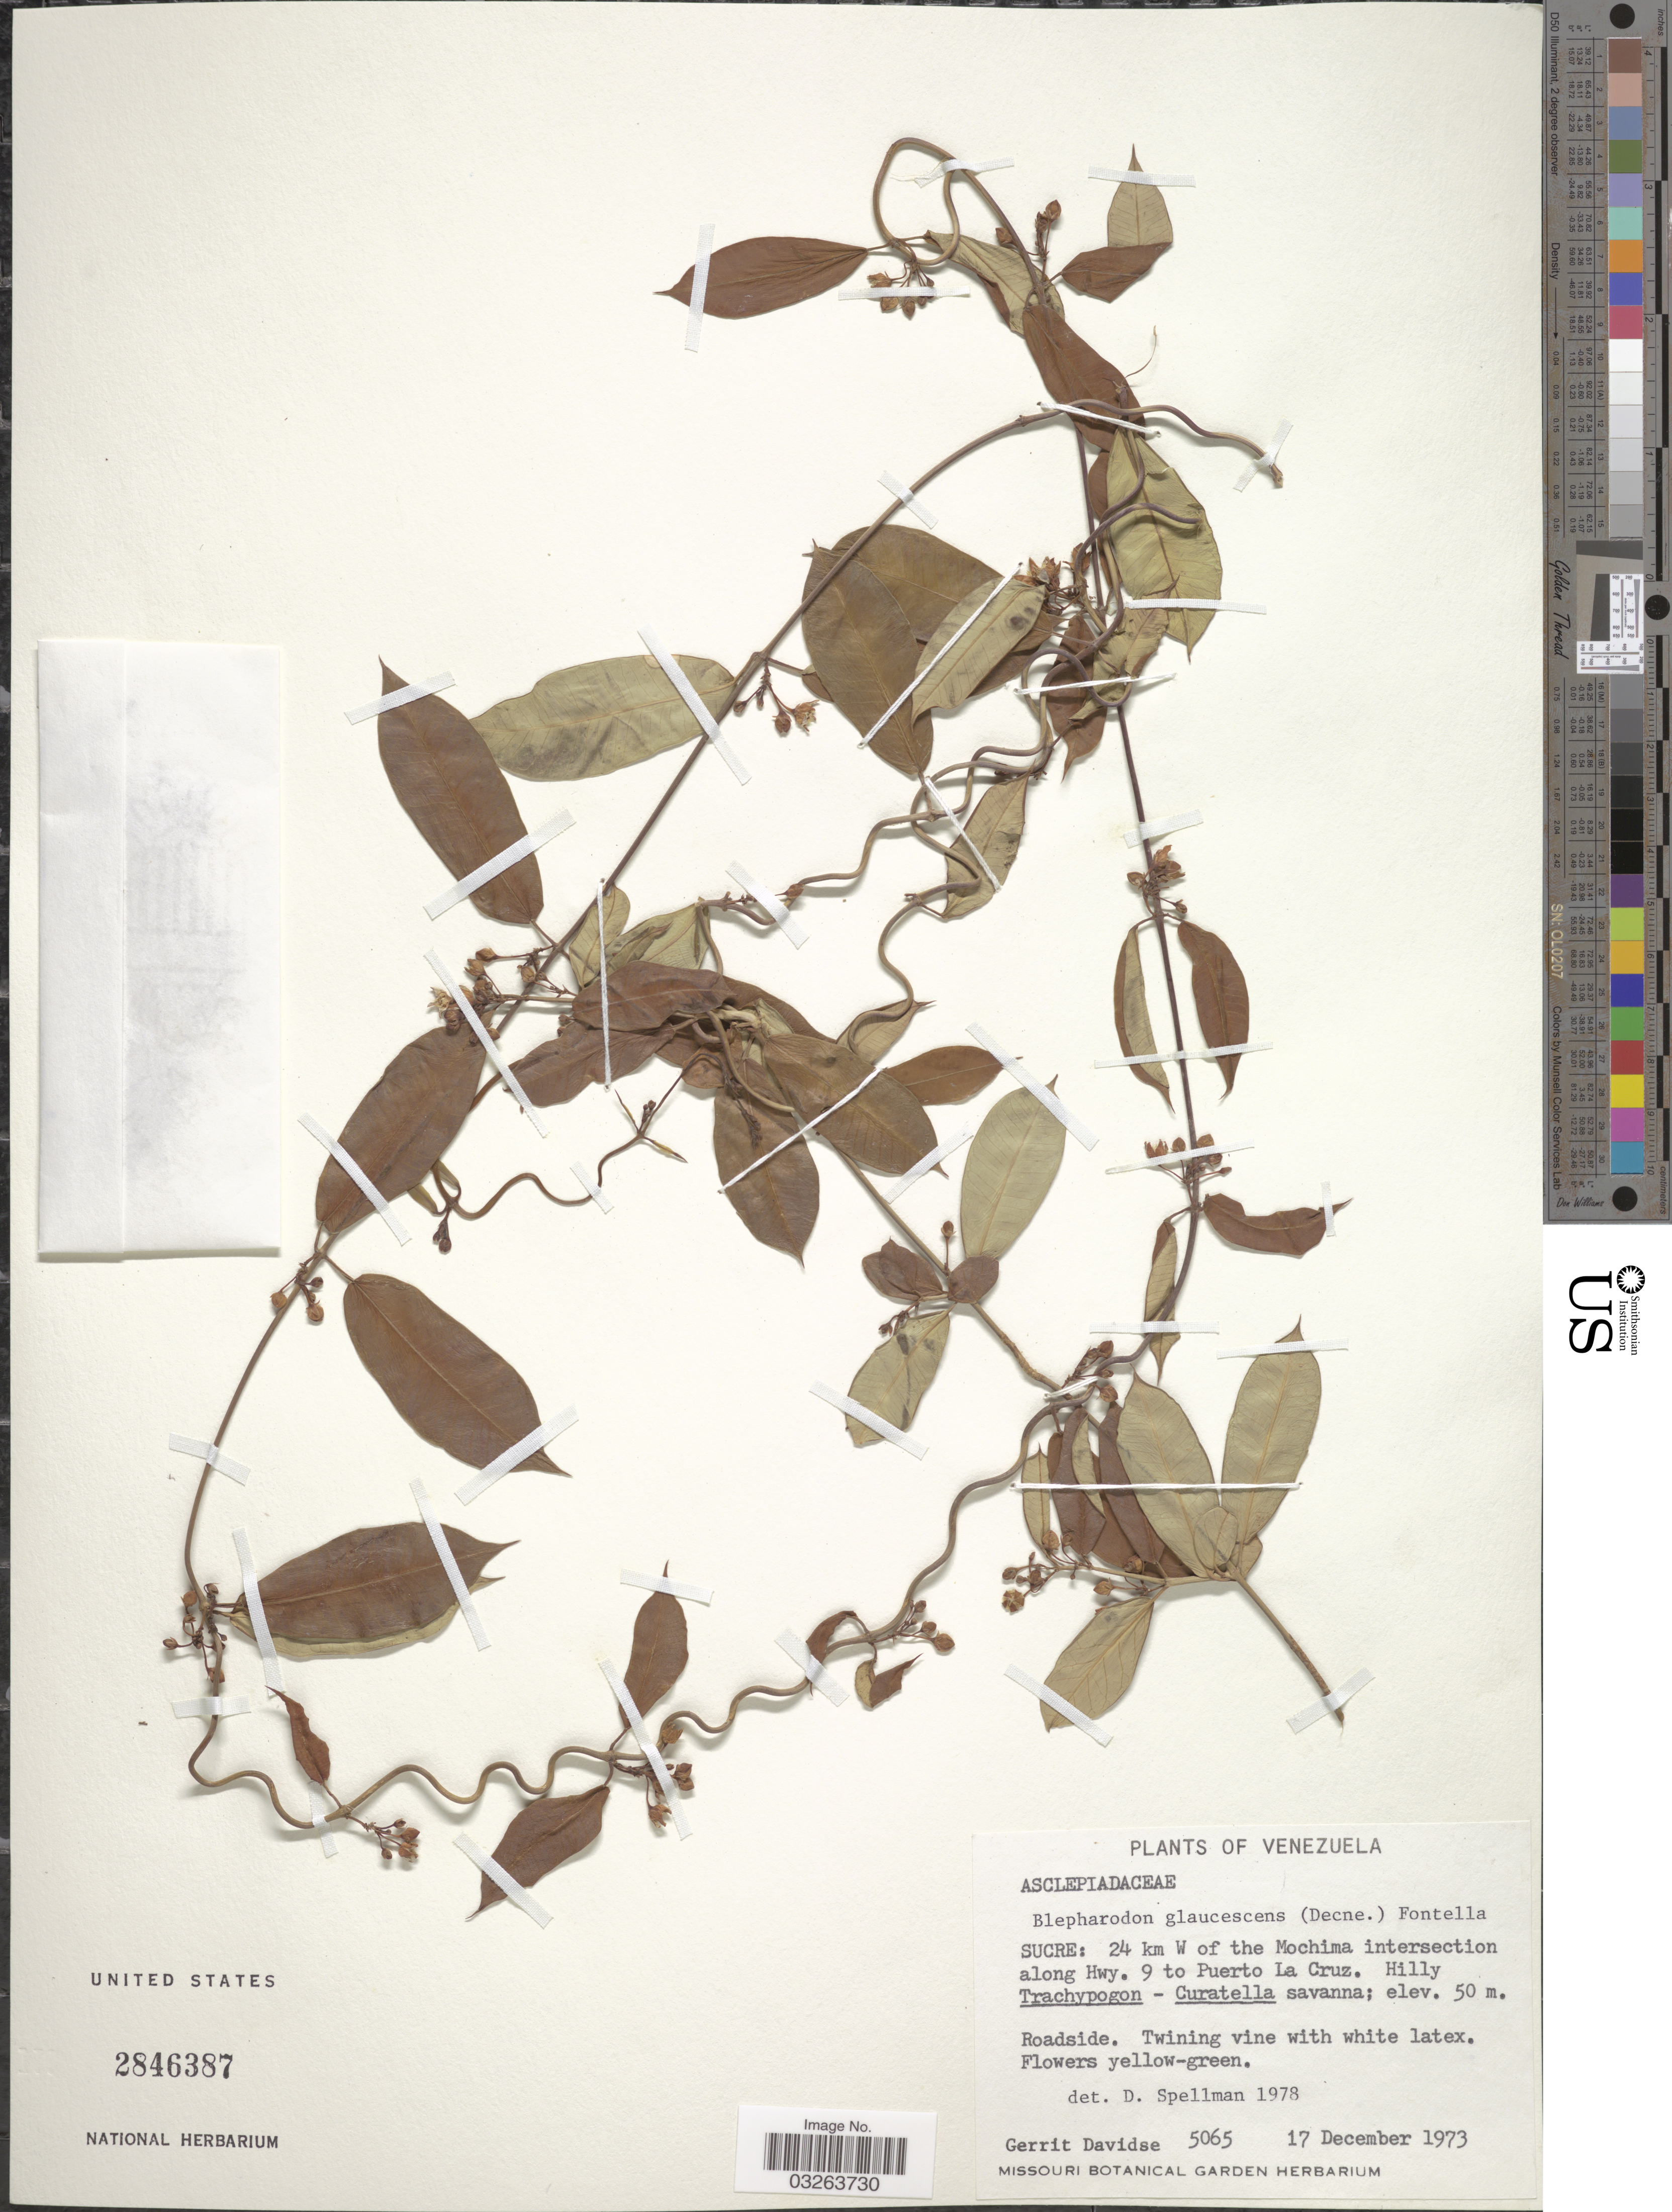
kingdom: Plantae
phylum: Tracheophyta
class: Magnoliopsida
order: Gentianales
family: Apocynaceae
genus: Blepharodon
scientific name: Blepharodon glaucescens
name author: (Decne.) Fontella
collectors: G. Davidse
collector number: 5065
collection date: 1973-12-17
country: Venezuela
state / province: Sucre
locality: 24 km W of the Mochima intersection along Hwy. 9 to Puerto La Cruz.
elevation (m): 50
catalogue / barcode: US 2846387